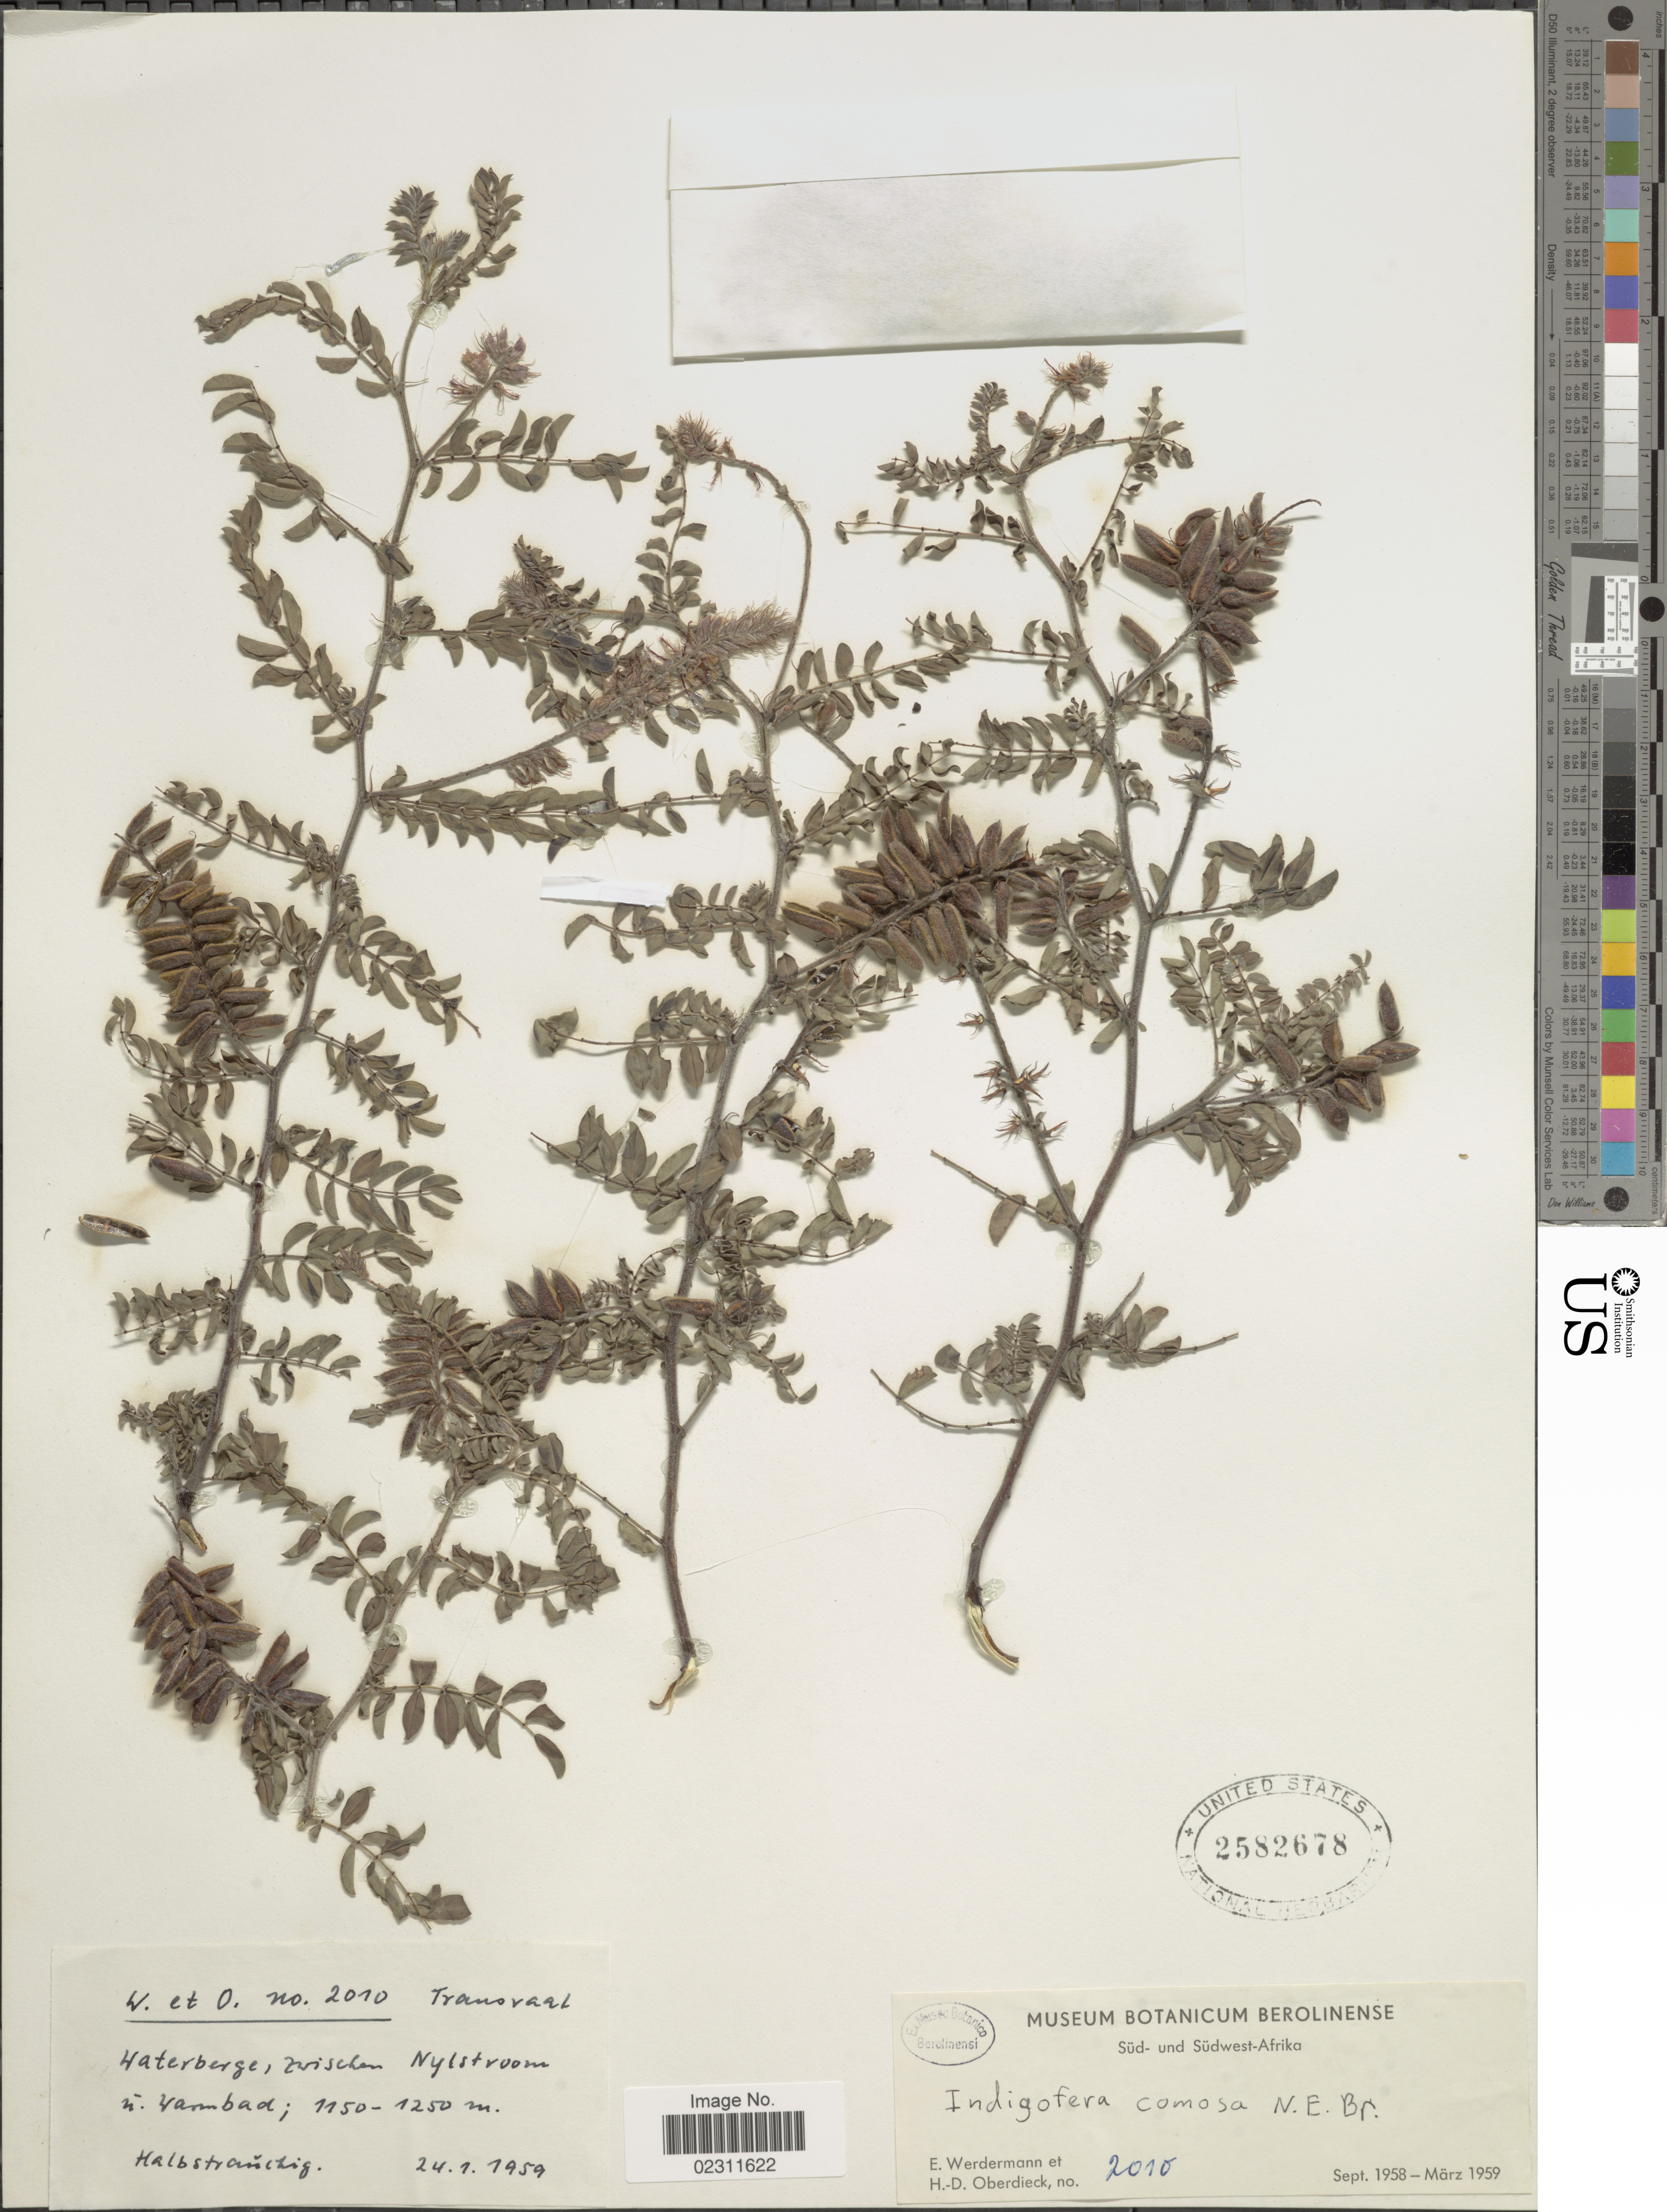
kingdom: Plantae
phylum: Tracheophyta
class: Magnoliopsida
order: Fabales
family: Fabaceae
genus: Indigofera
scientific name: Indigofera comosa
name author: N.E. Br.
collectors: E. Werdermann & H. Oberdieck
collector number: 2010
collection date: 1958-09/1959-03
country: South Africa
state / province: Limpopo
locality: Sud-und Sudwest-Afrika, Transvaal, Waterberge, zwischen Nylstroom in Warmbad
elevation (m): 1150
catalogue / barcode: US 2582678